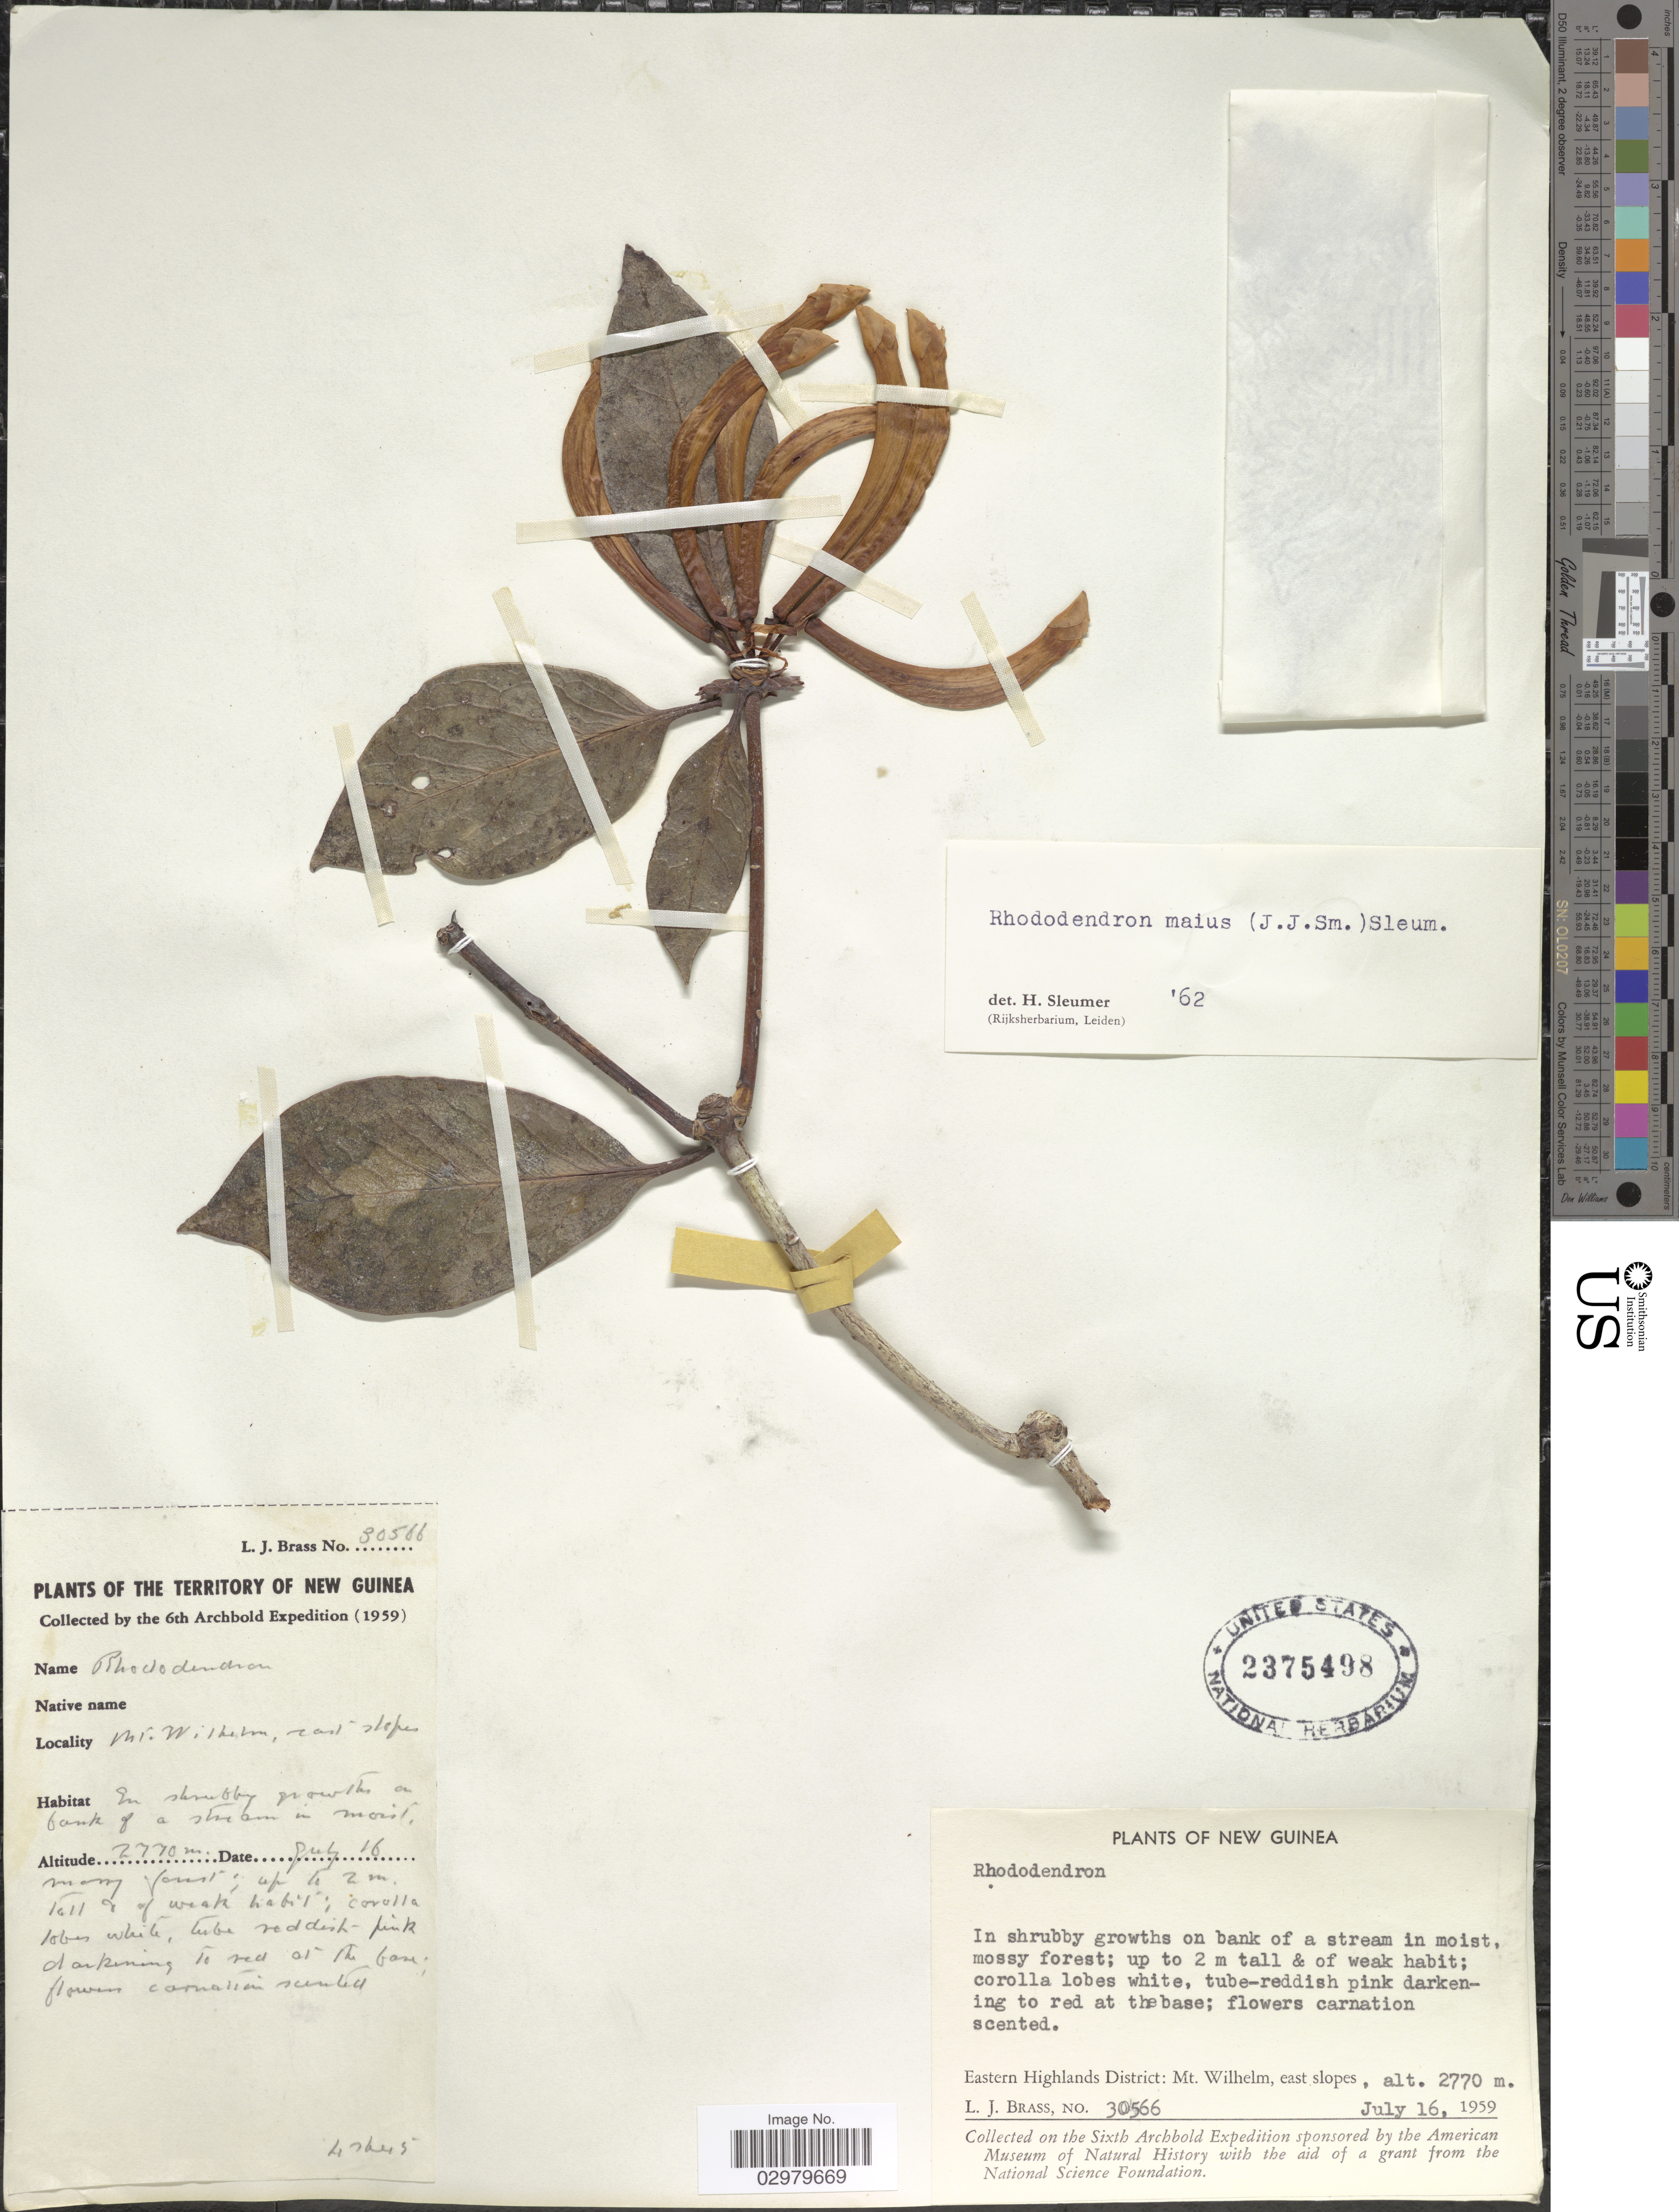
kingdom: Plantae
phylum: Tracheophyta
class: Magnoliopsida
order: Ericales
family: Ericaceae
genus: Rhododendron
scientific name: Rhododendron maius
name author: (J.J. Sm.) Sleumer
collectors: L. J. Brass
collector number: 30566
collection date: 1959-07-16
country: Papua New Guinea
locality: New Guinea. Eastern Highlands District: Mt. Wilhelm, east slopes.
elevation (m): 2770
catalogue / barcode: US 2375498